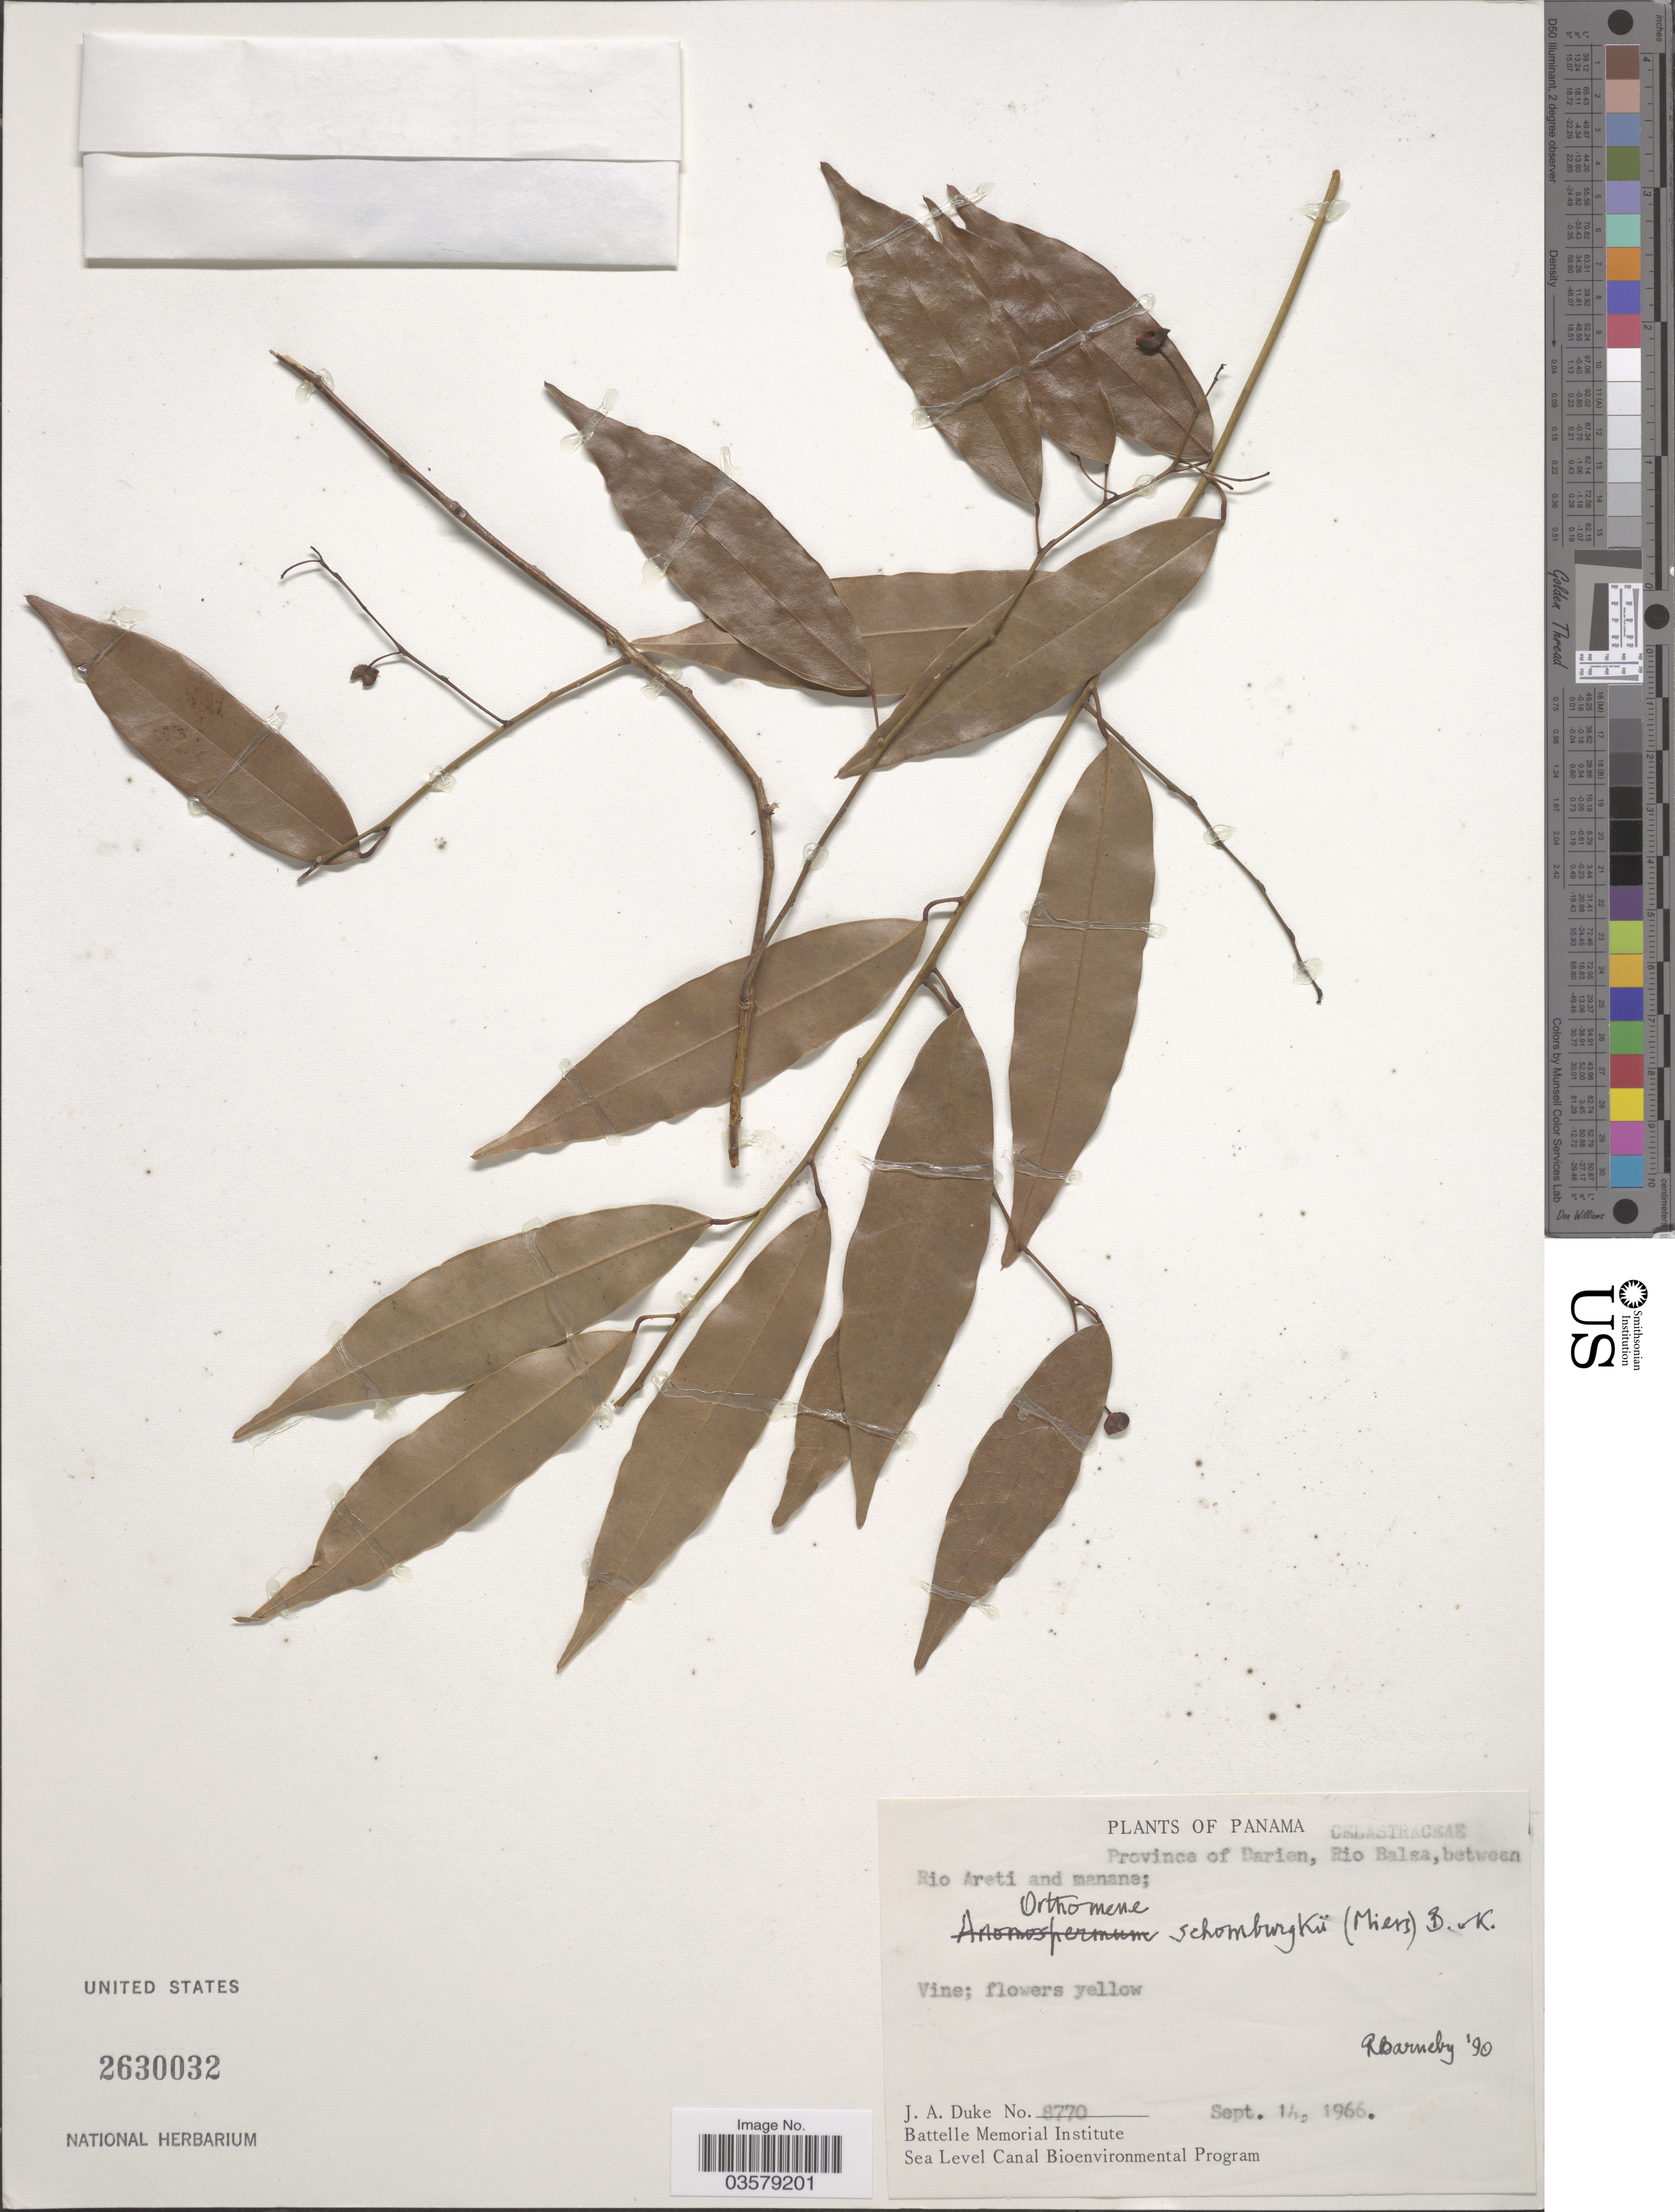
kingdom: Plantae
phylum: Tracheophyta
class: Magnoliopsida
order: Ranunculales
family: Menispermaceae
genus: Anomospermum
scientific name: Anomospermum schomburgkii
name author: Miers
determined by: Strong, Mark T., (BOT), Smithsonian Institution - National Museum of Natural History (UNITED STATES)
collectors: J. A. Duke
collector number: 8770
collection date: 1966-09-14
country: Panama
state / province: Darien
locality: Rio Balsa, between Rio Areti and menane.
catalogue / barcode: US 2630032